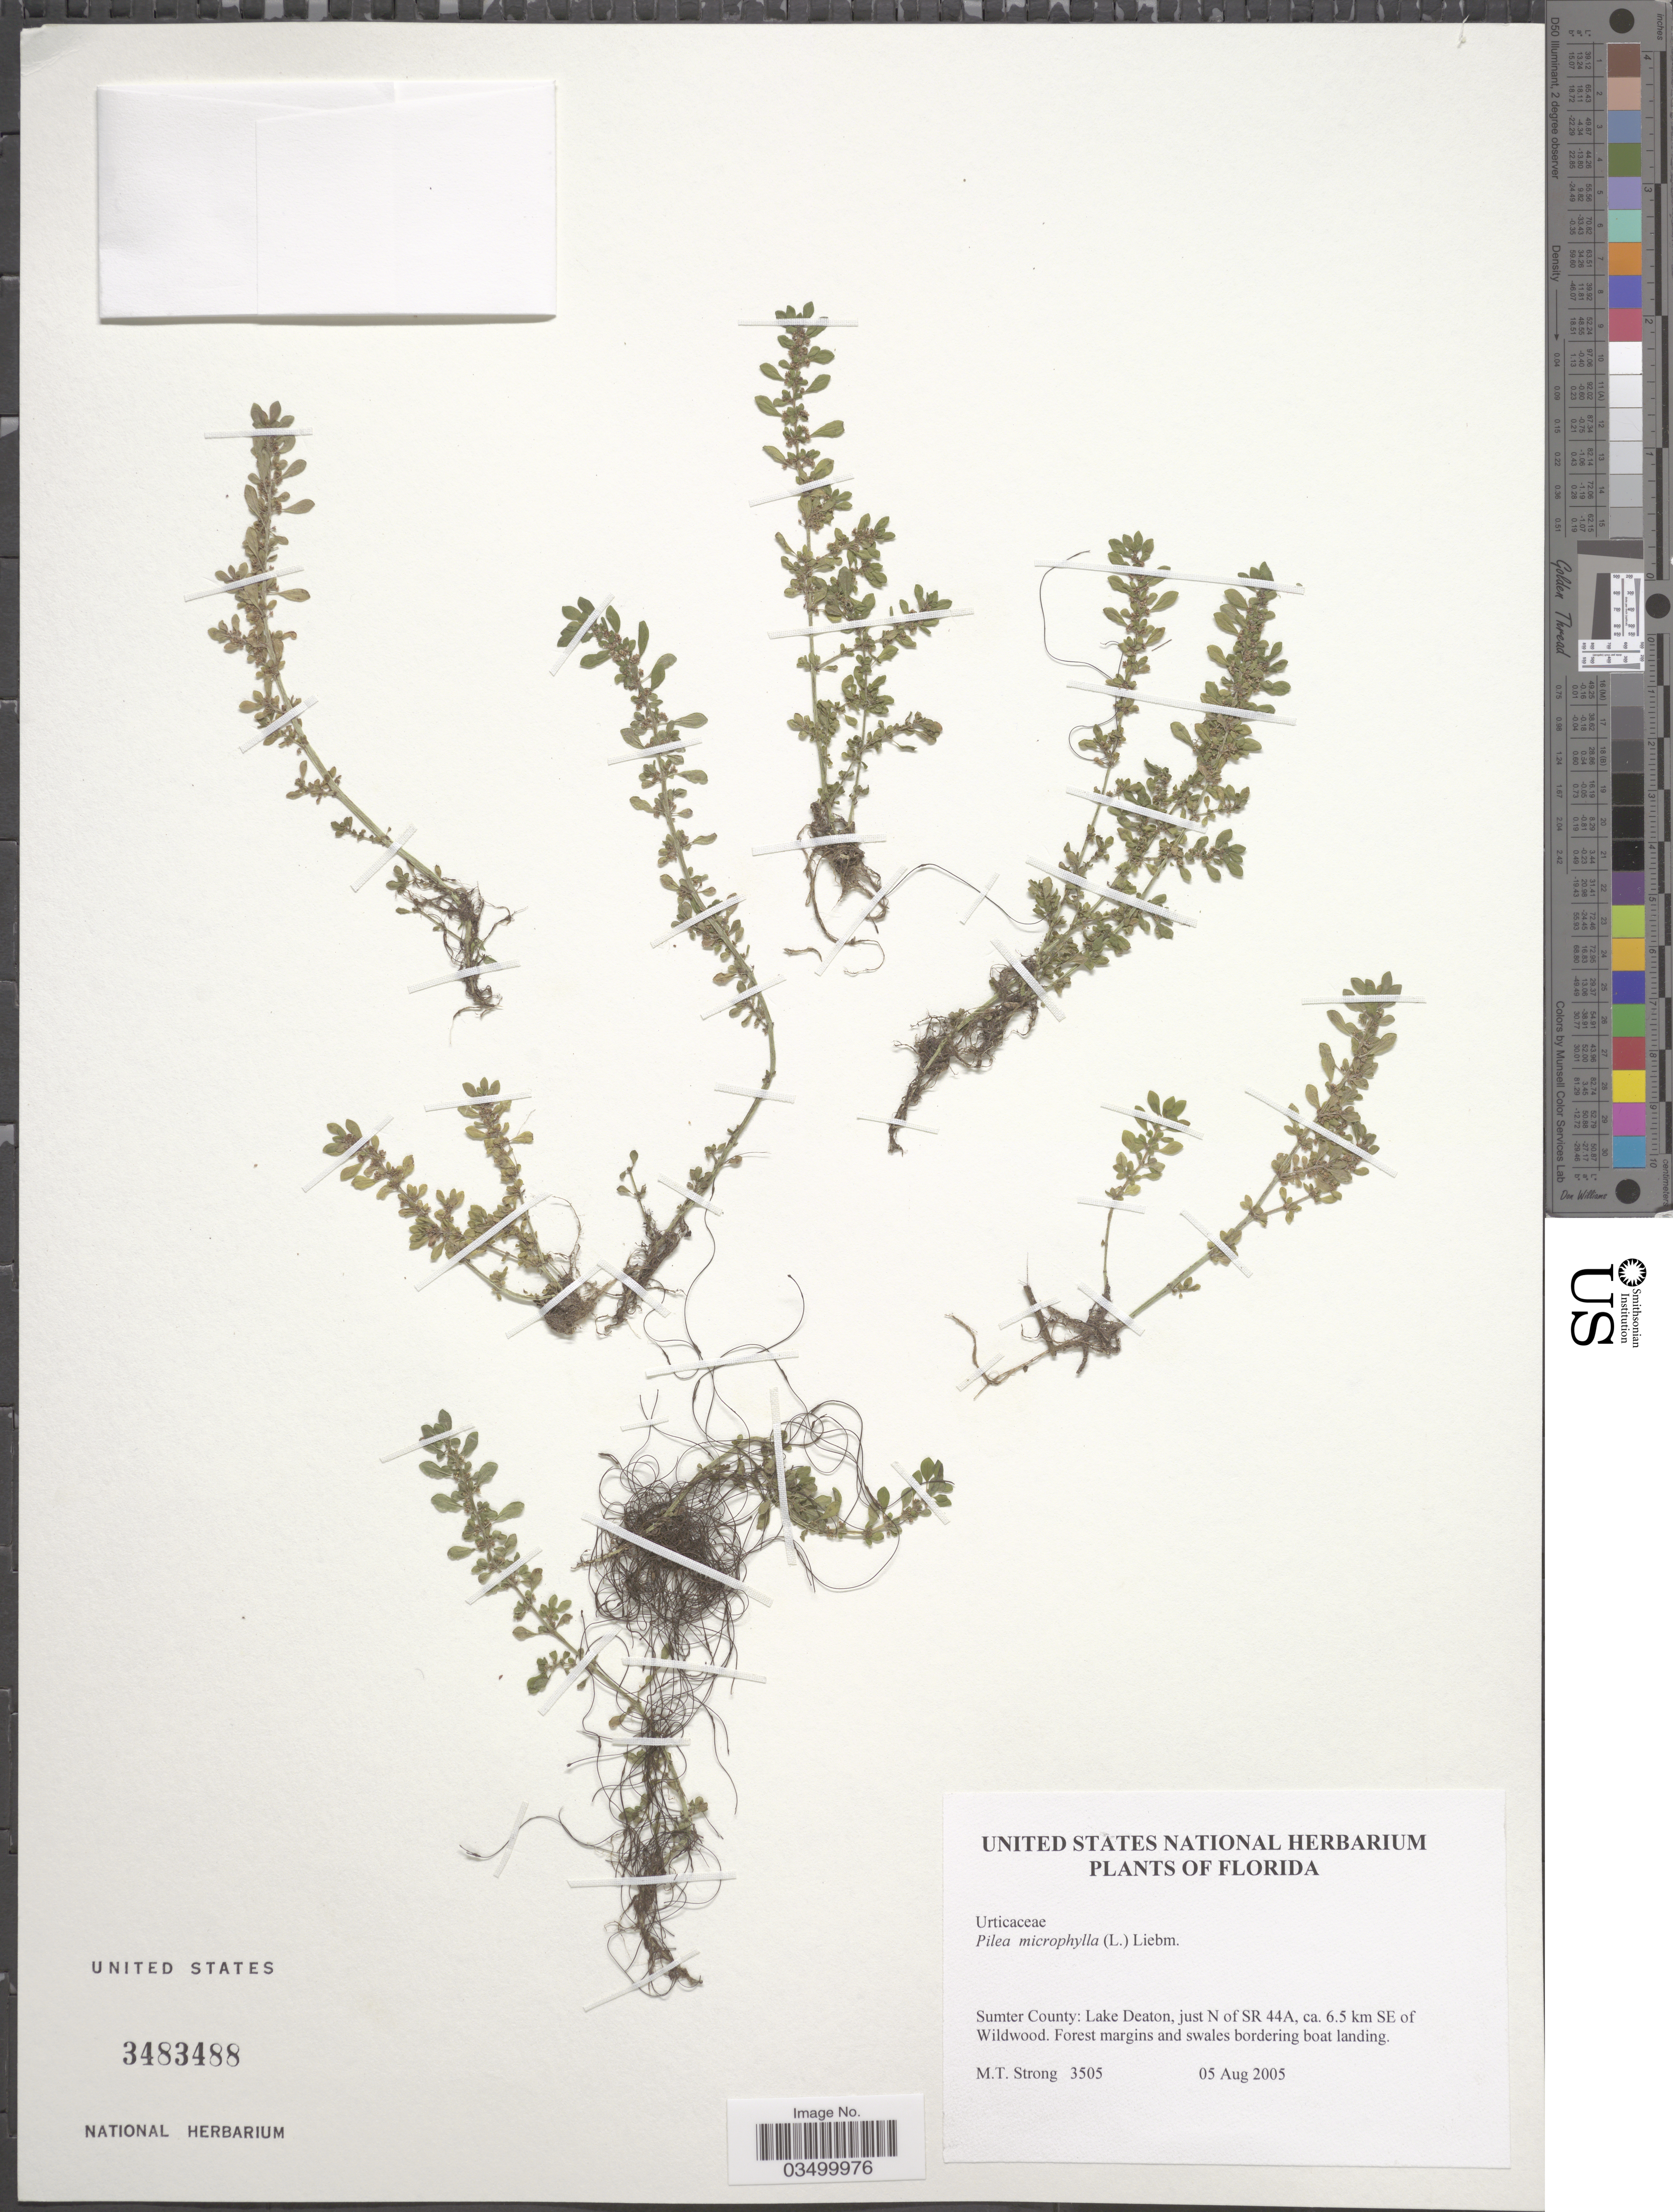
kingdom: Plantae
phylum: Tracheophyta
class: Magnoliopsida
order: Rosales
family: Urticaceae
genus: Pilea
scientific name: Pilea microphylla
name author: (L.) Liebm.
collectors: M. T. Strong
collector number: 3505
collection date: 2005-08-05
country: United States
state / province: Florida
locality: Sumter County: Lake Deaton, just n of SR 44A, ca. 6.5 km SE of Wildwood.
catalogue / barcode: US 3483488